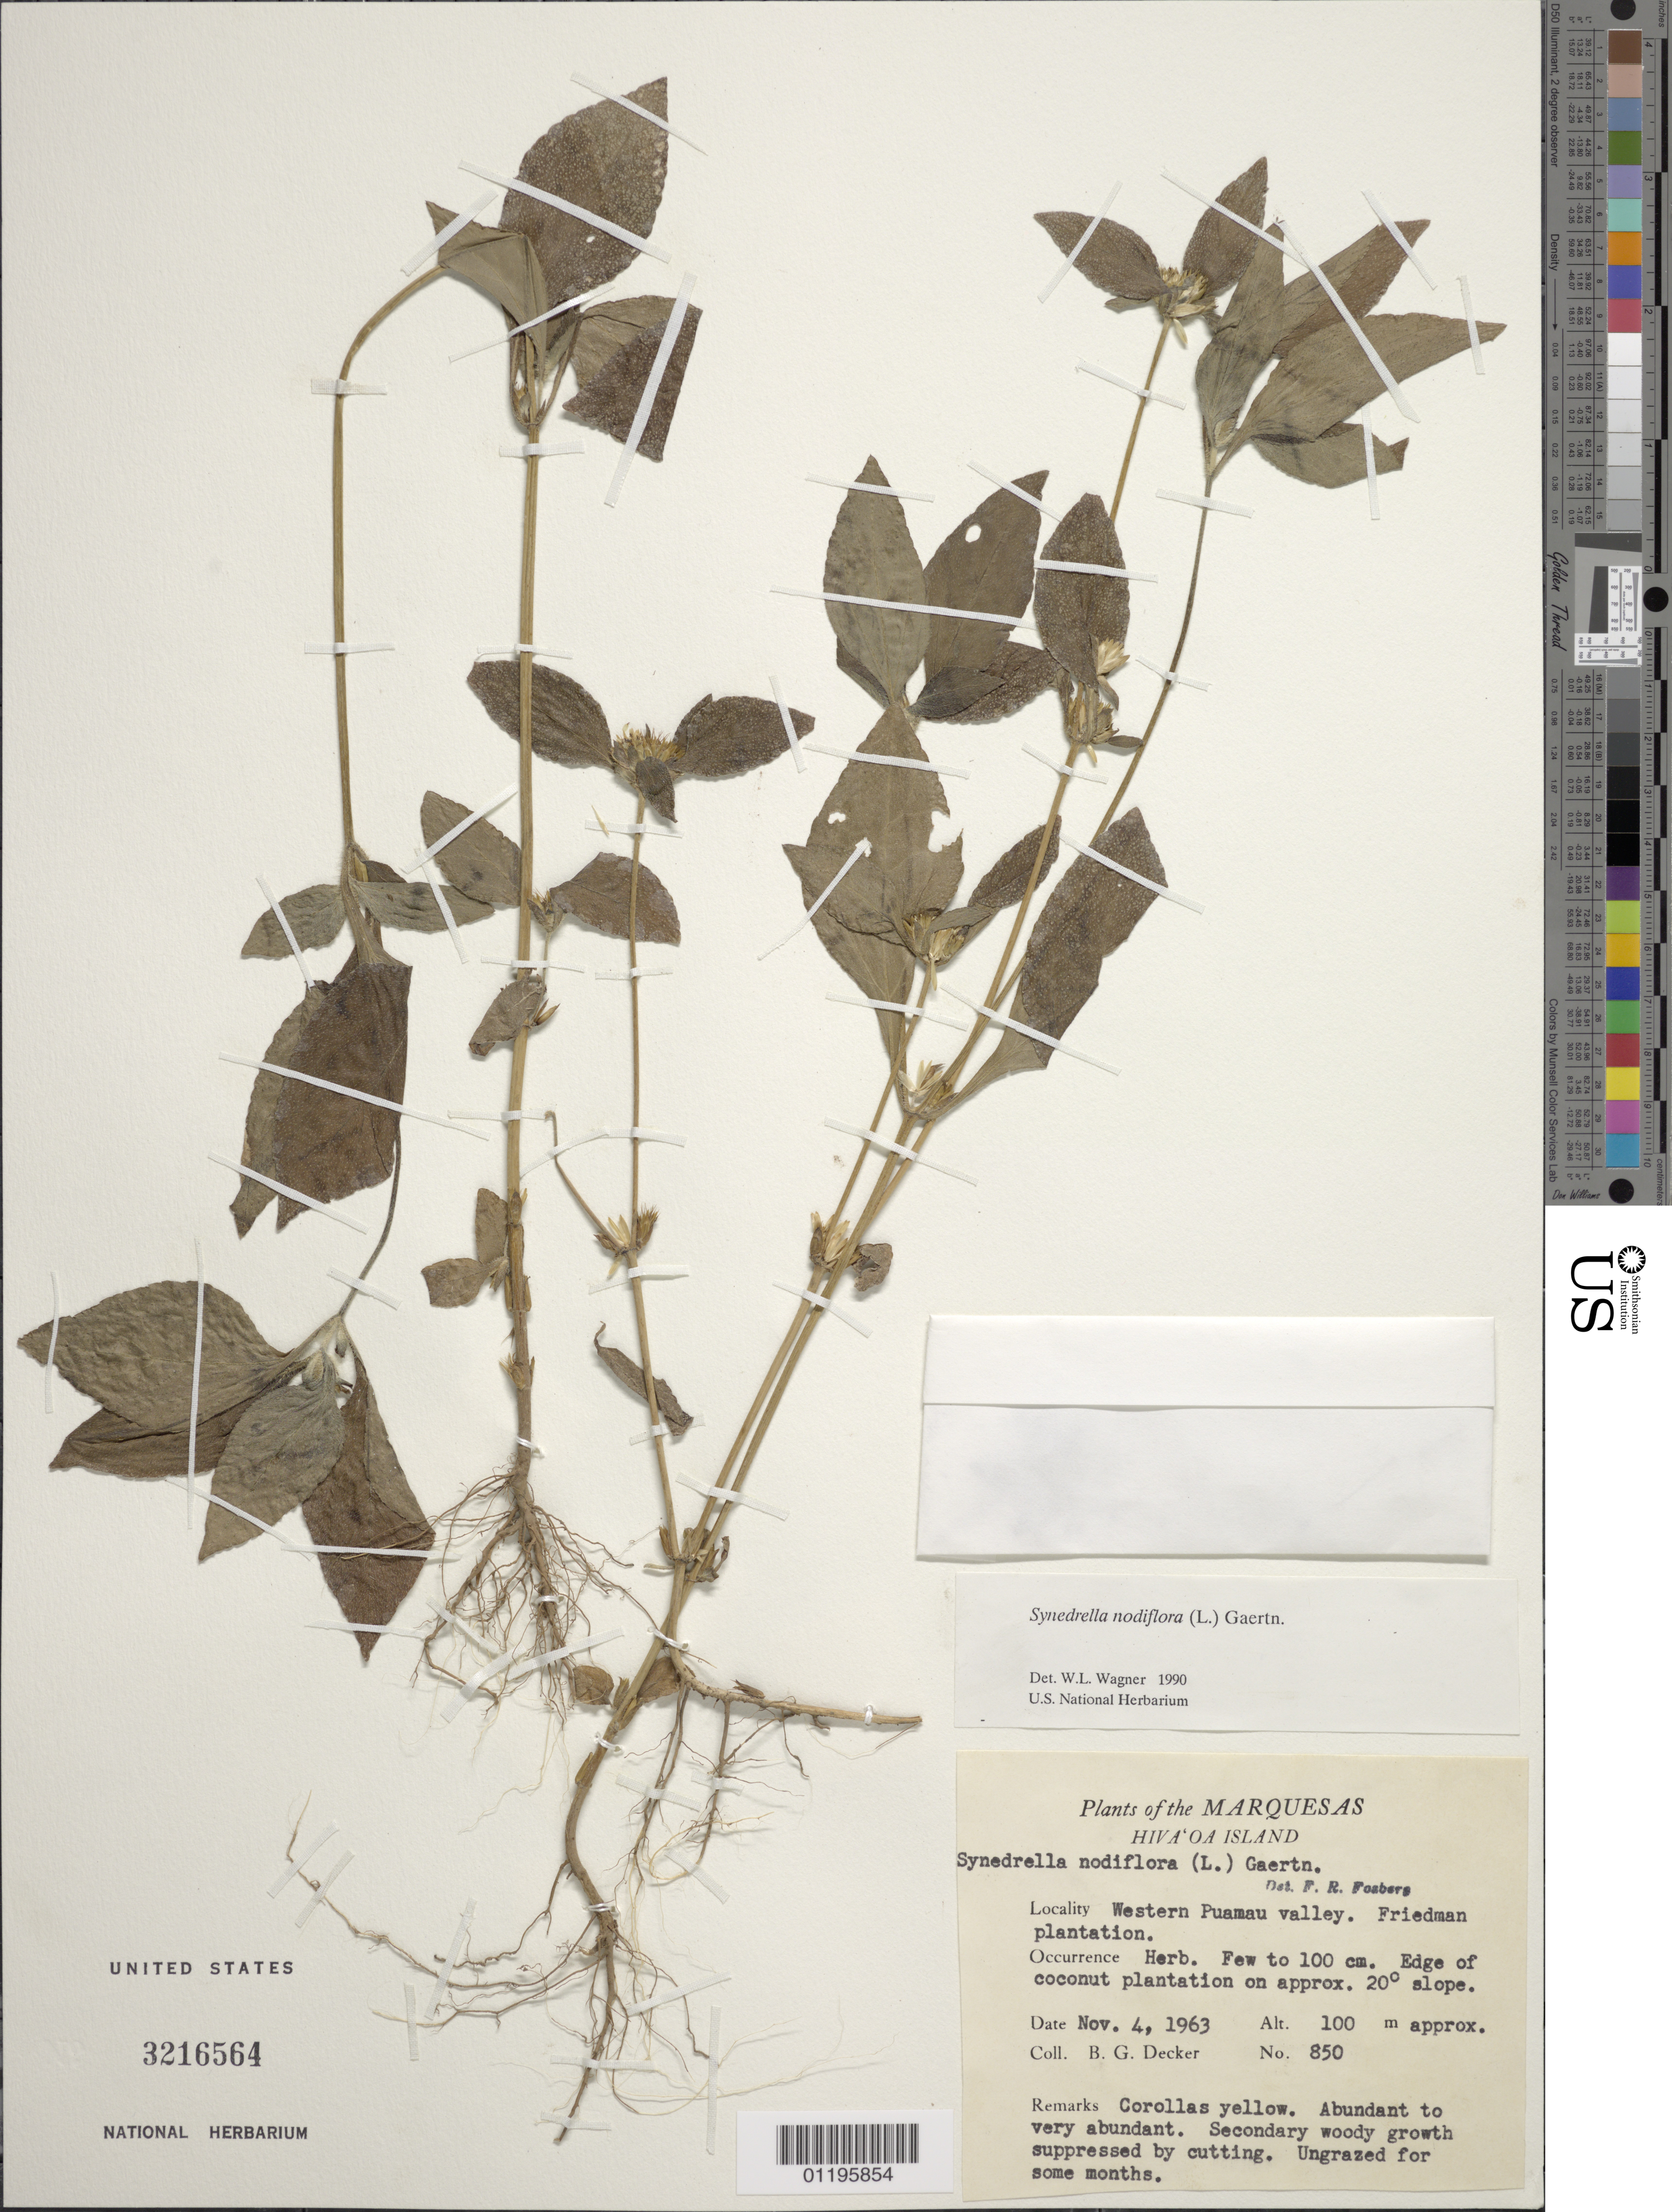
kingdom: Plantae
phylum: Tracheophyta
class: Magnoliopsida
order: Asterales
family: Asteraceae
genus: Synedrella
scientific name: Synedrella nodiflora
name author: (L.) Gaertn.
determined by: Wagner, W. L., (BOT), Smithsonian Institution - National Museum of Natural History (UNITED STATES)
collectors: B. G. Decker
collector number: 850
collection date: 1963-11-04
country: French Polynesia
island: Hiva Oa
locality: W Puamau Valley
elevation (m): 100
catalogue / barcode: US 3216564